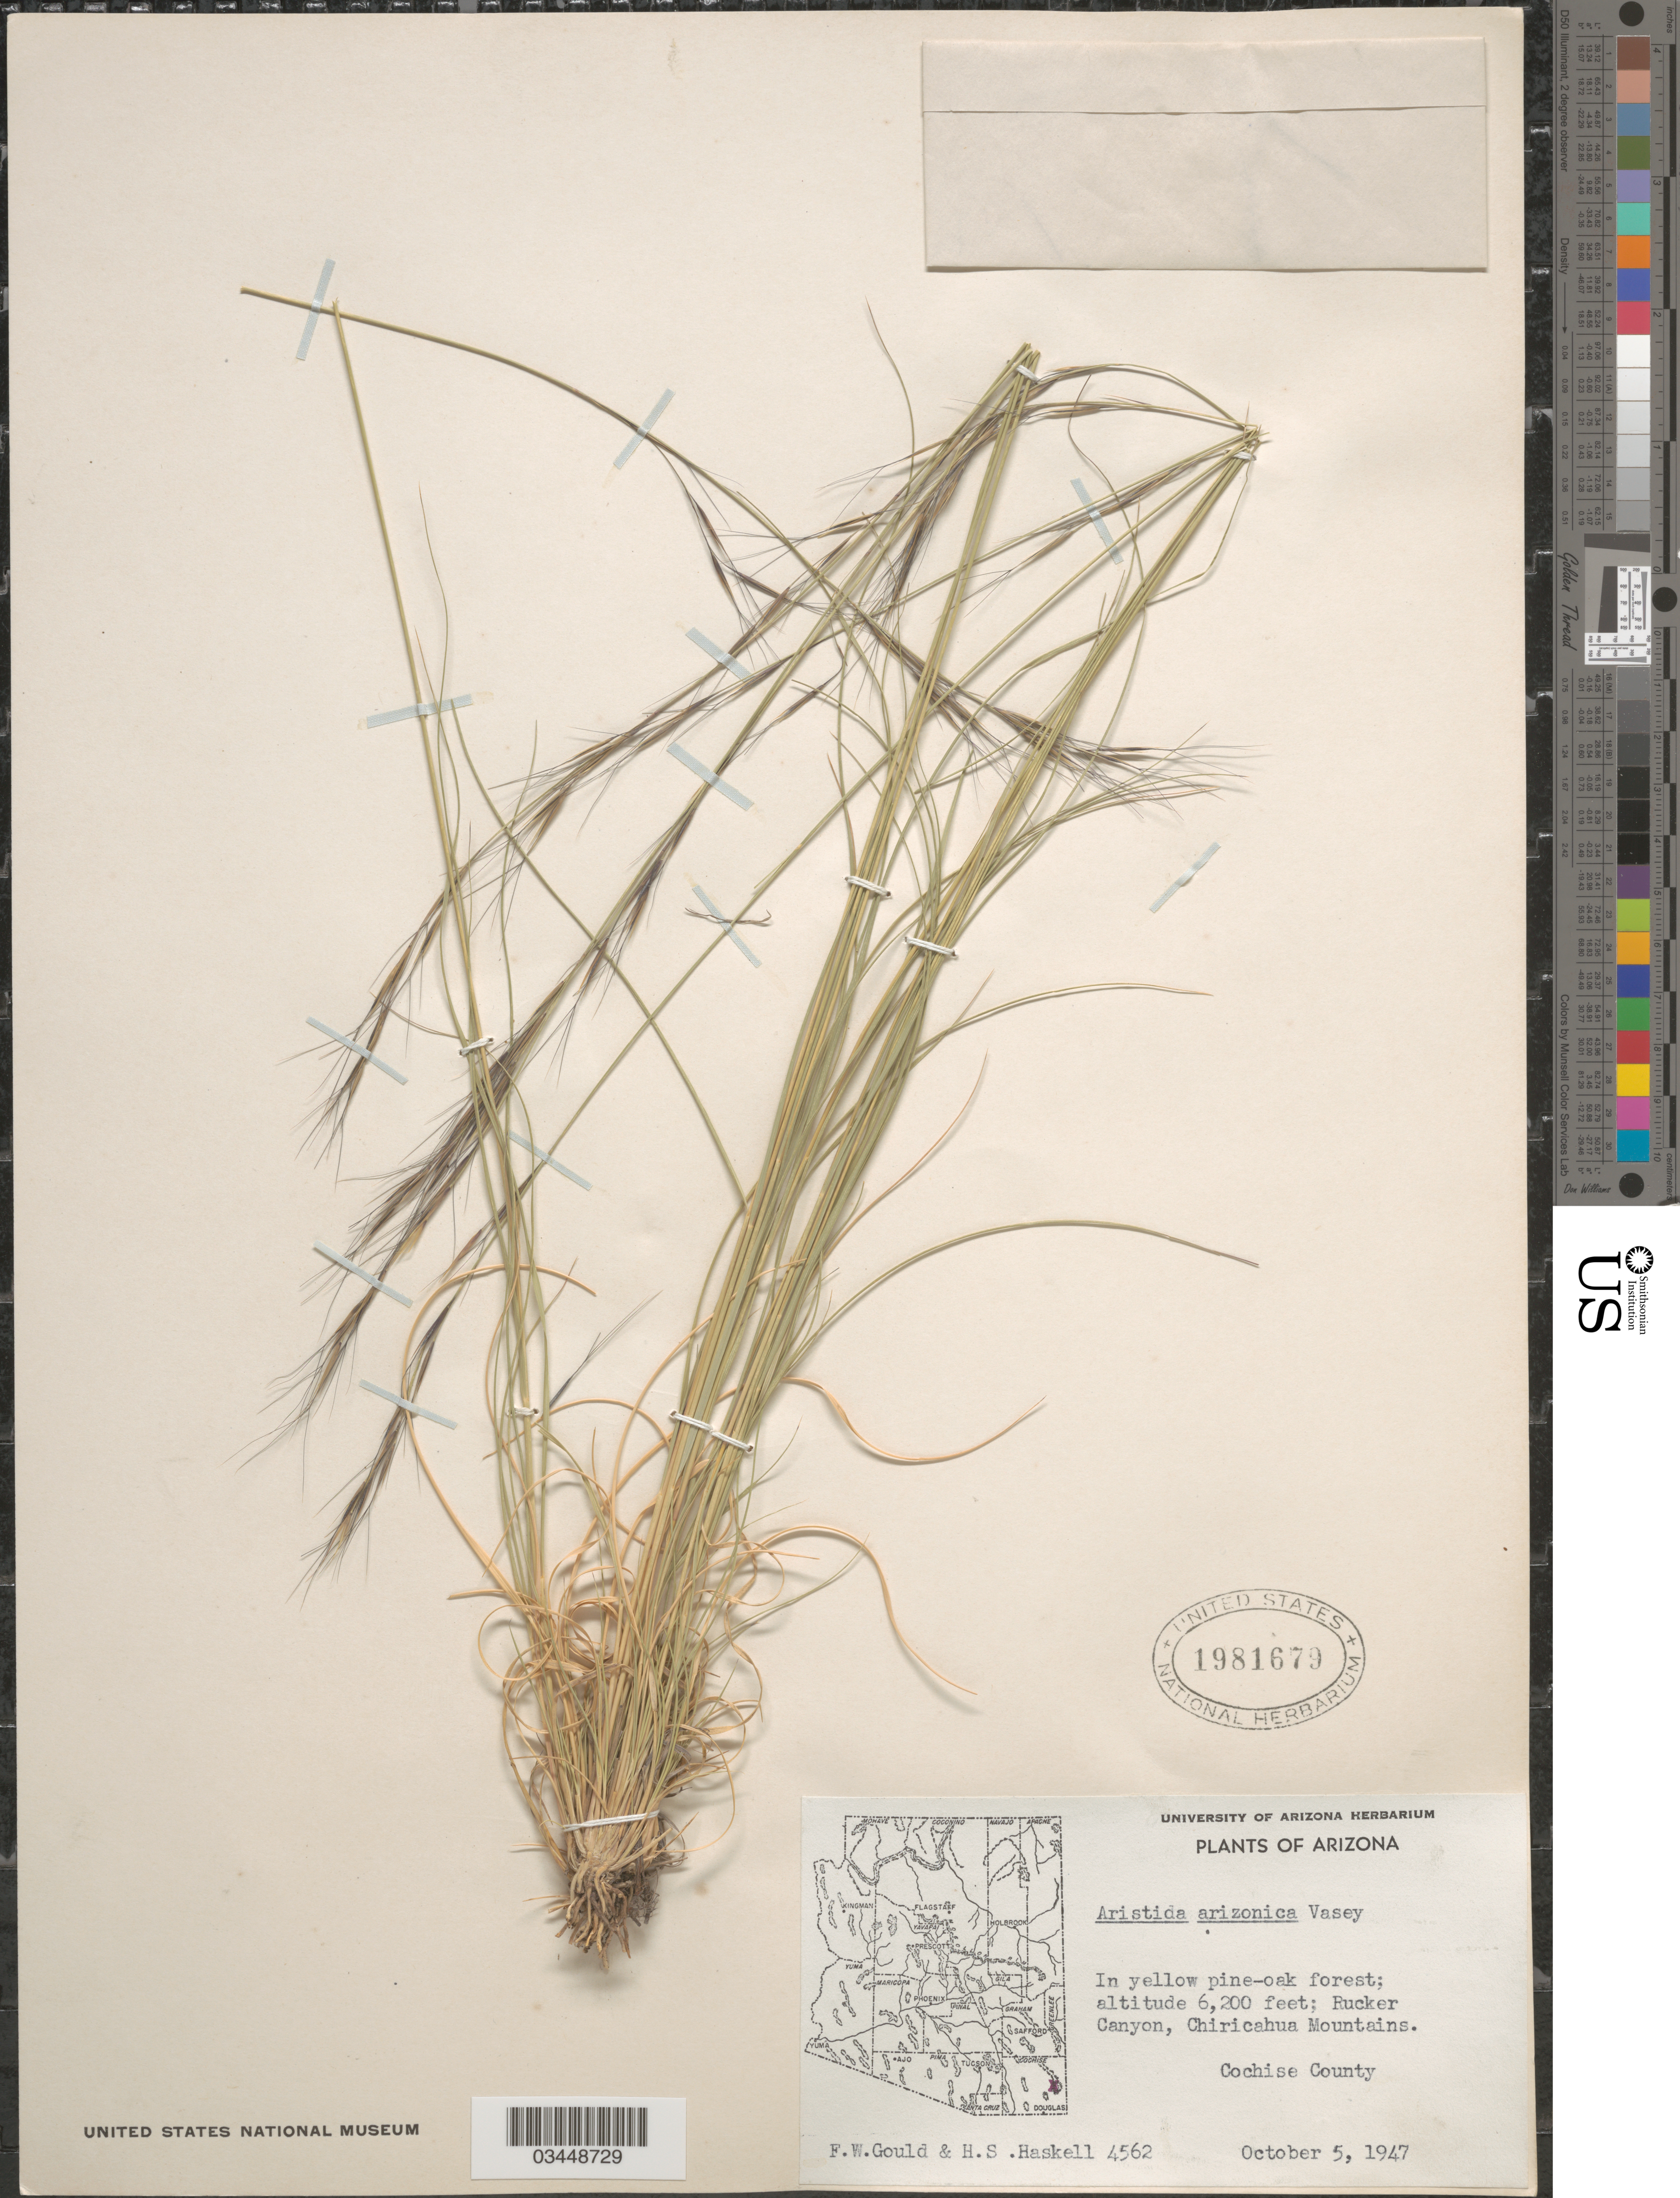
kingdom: Plantae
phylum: Tracheophyta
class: Liliopsida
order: Poales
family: Poaceae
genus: Aristida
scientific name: Aristida arizonica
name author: Vasey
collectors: F. W. Gould & H. Haskell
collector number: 4562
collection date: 1947-10-05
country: United States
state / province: Arizona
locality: In yellow pine-oak forest; Rucker Canyon, Chiricahua Mountains. Cochise County.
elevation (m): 1890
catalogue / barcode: US 1981679